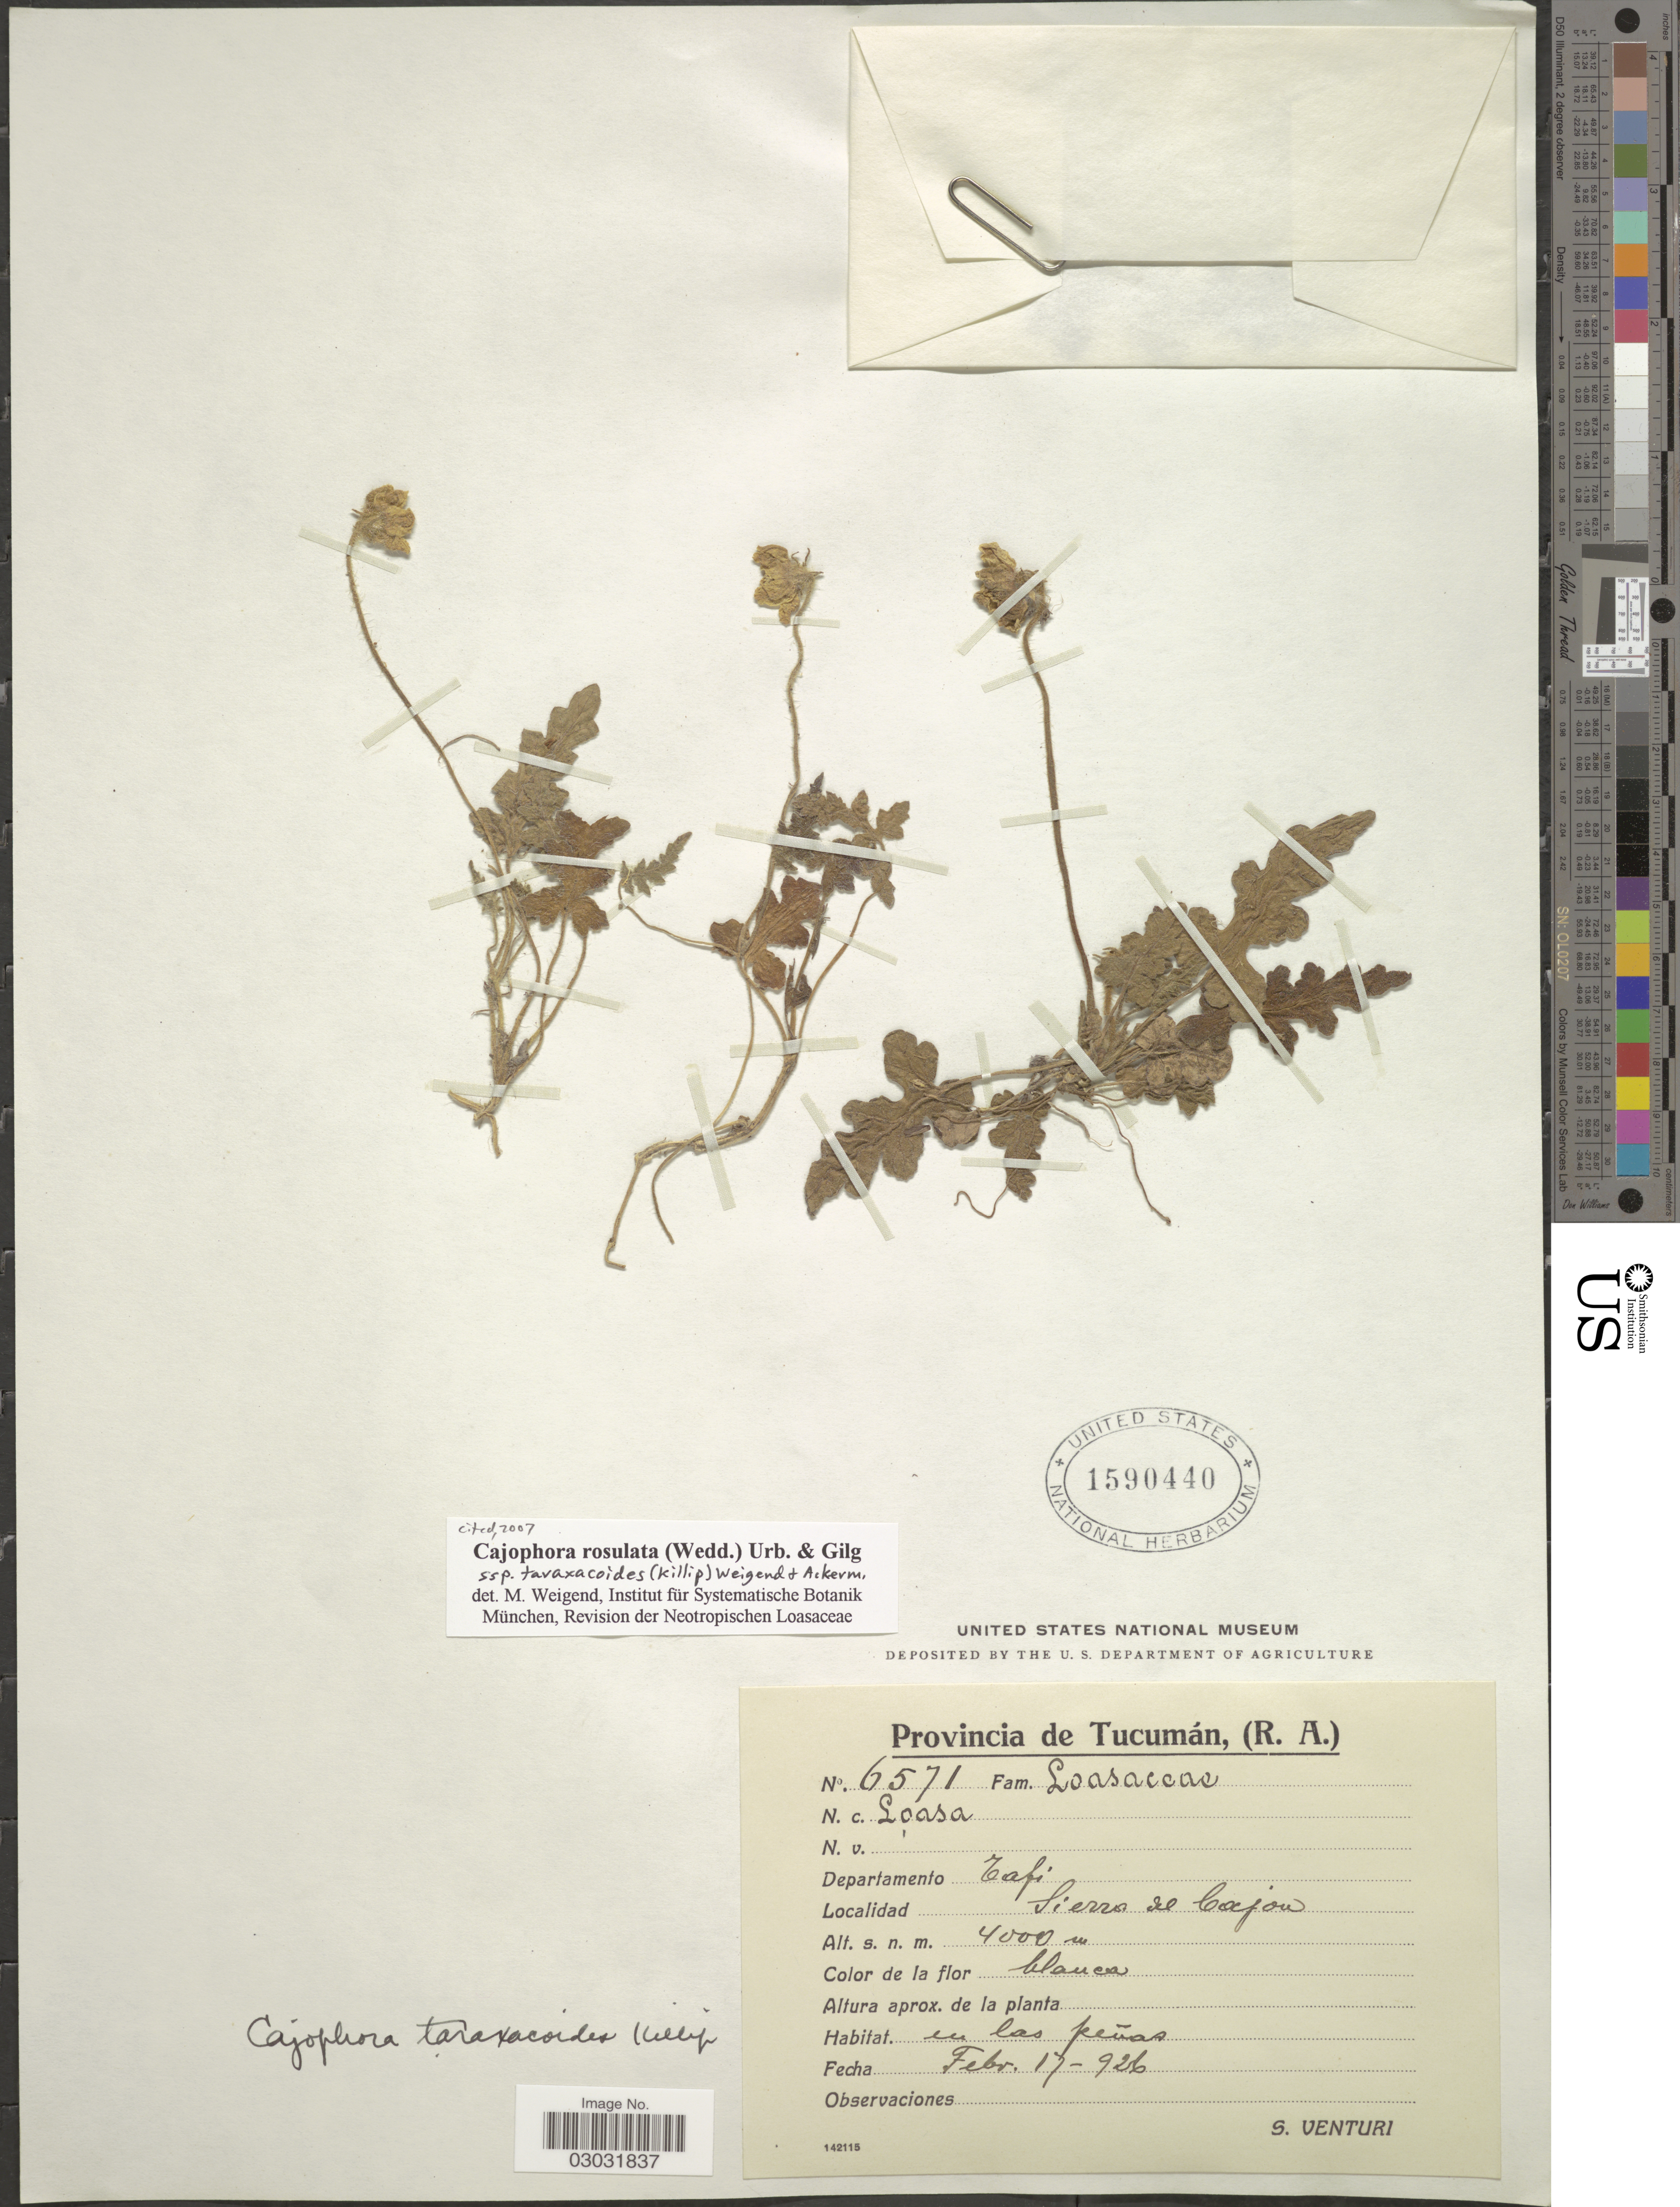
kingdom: Plantae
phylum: Tracheophyta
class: Magnoliopsida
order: Cornales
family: Loasaceae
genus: Caiophora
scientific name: Caiophora rosulata subsp. taraxacoides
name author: (Killip) Weigend & M. Ackermann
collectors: S. Venturi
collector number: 6471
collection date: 1926-02-17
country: Argentina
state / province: Tucuman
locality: Departamento Tafi. Sierra de Cajon.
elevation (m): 4000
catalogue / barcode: US 1590440